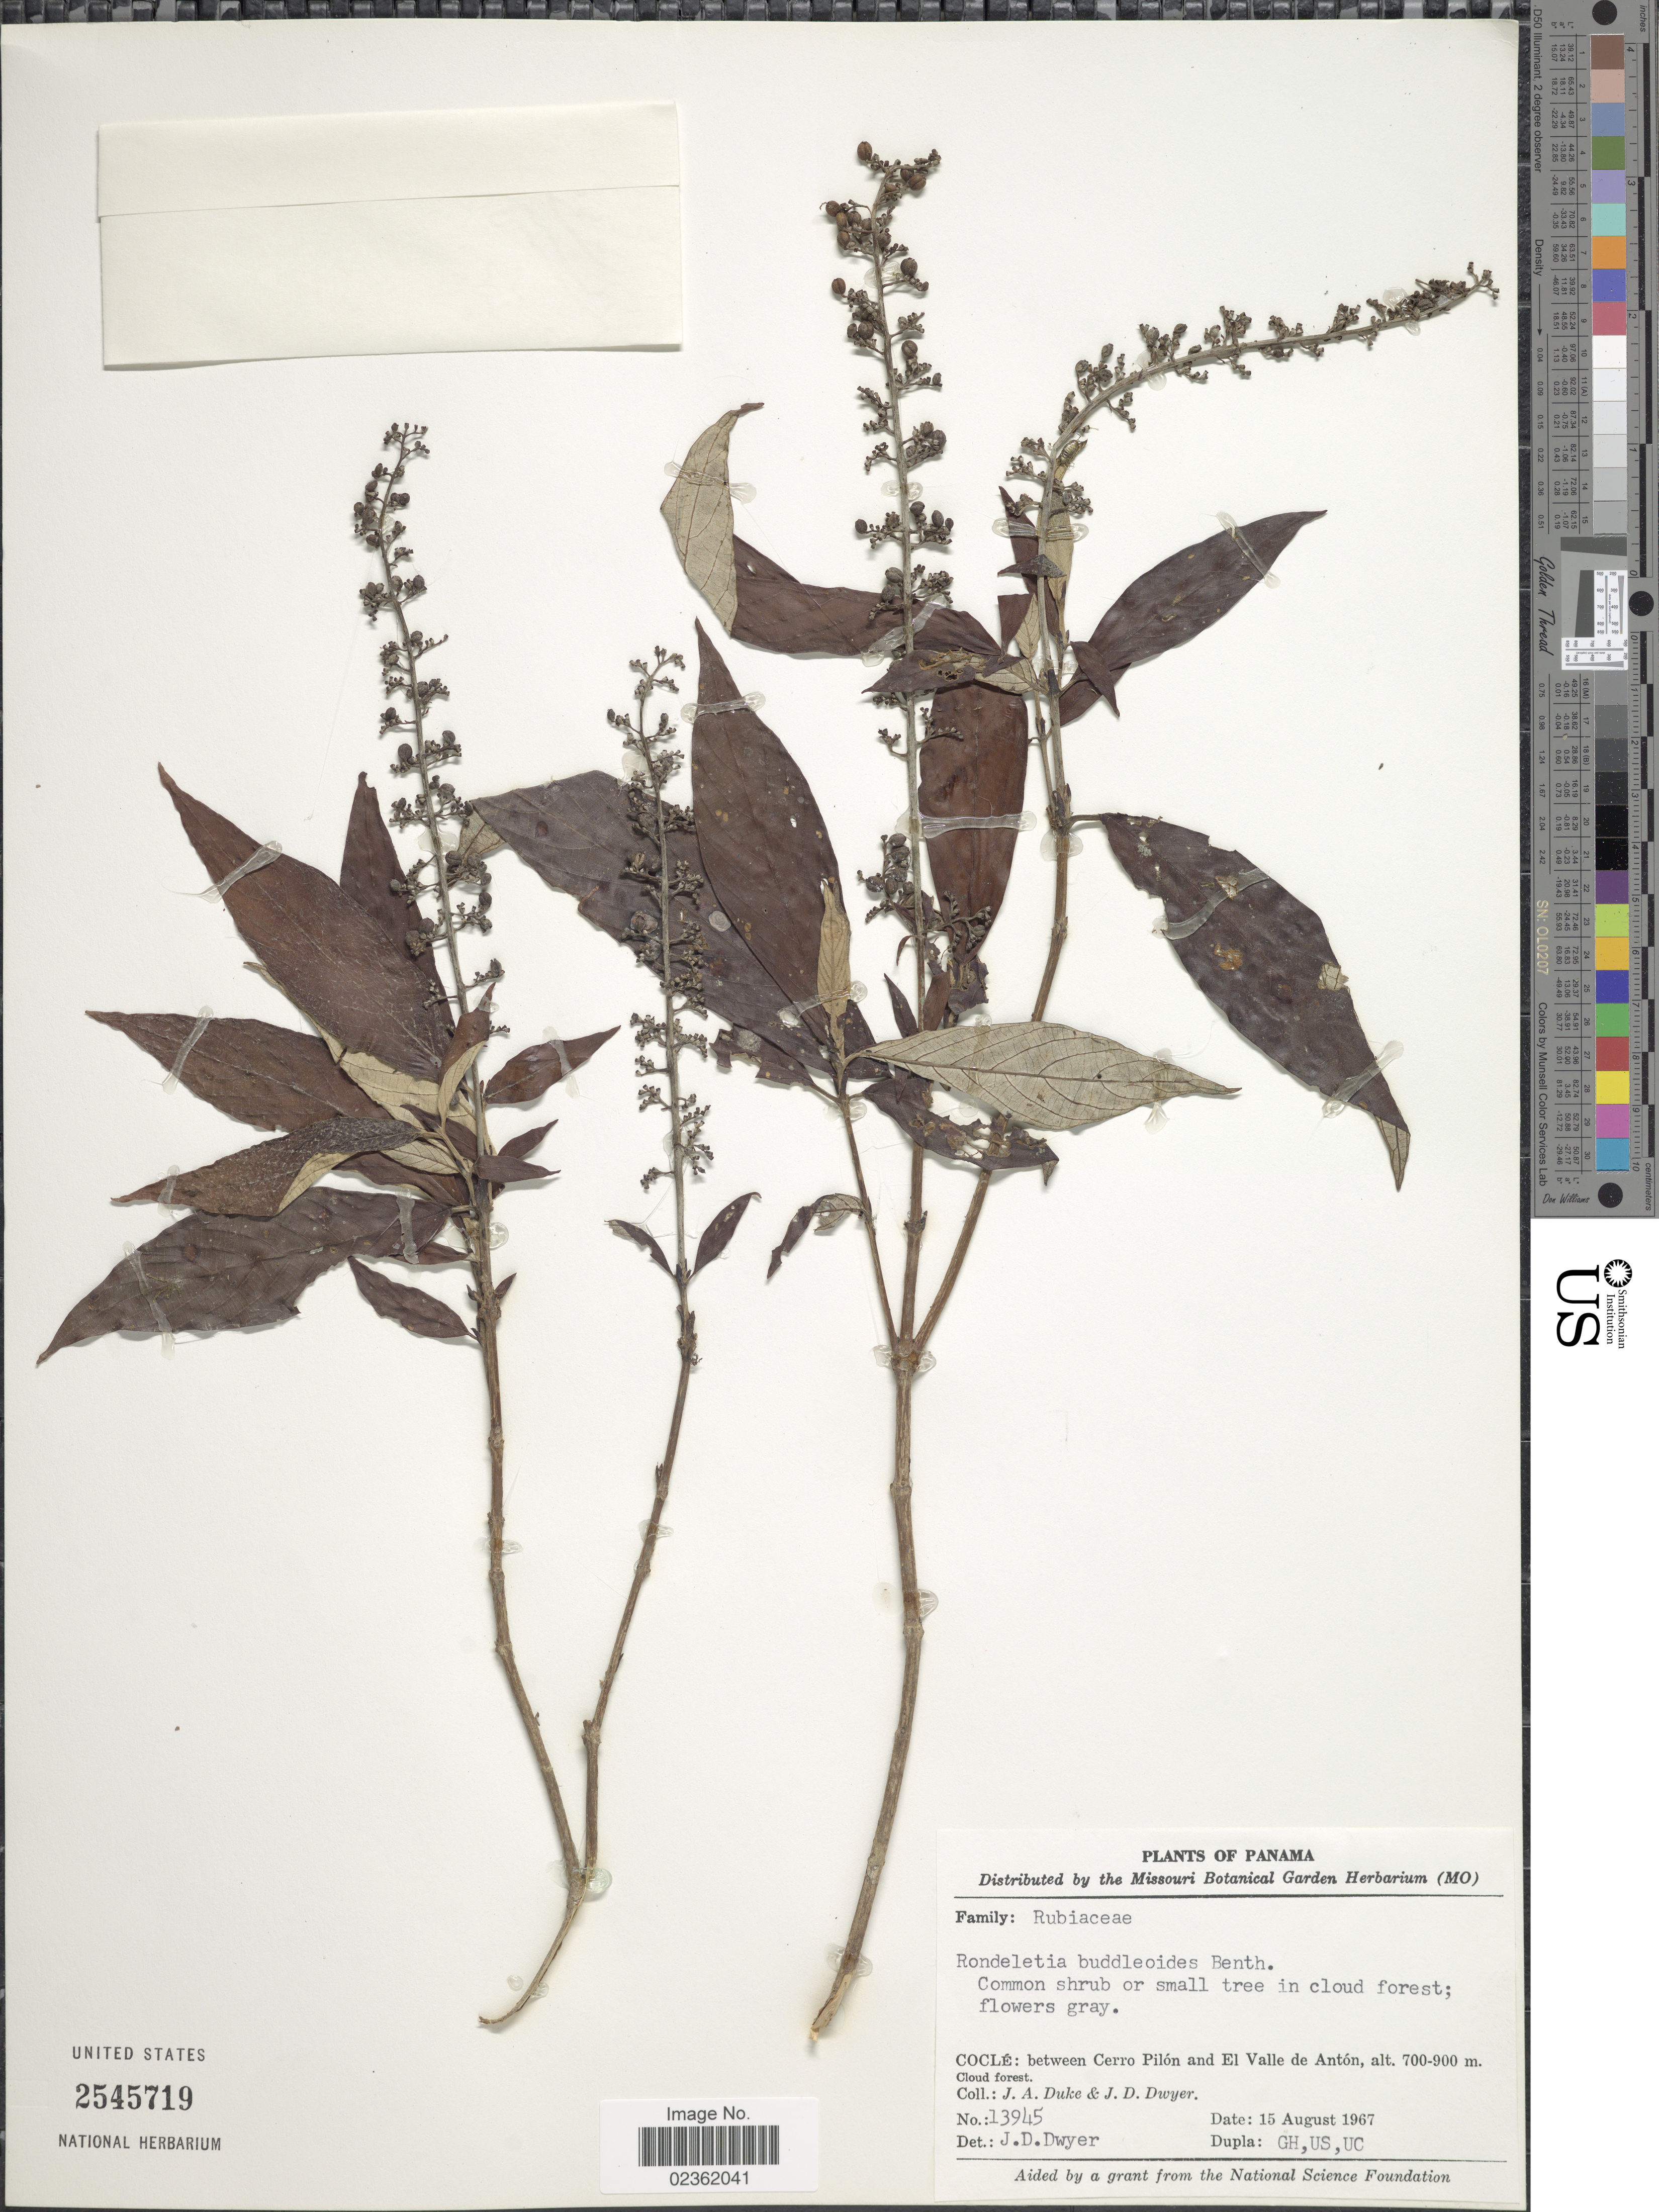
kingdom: Plantae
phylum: Tracheophyta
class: Magnoliopsida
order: Gentianales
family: Rubiaceae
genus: Rondeletia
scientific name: Rondeletia buddleioides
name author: Benth.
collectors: J. A. Duke & J. D. Dwyer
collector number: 13945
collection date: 1967-08-15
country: Panama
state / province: Coclé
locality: Between Cerro Pilon and El Valle de Anton.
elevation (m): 700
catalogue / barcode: US 2545719